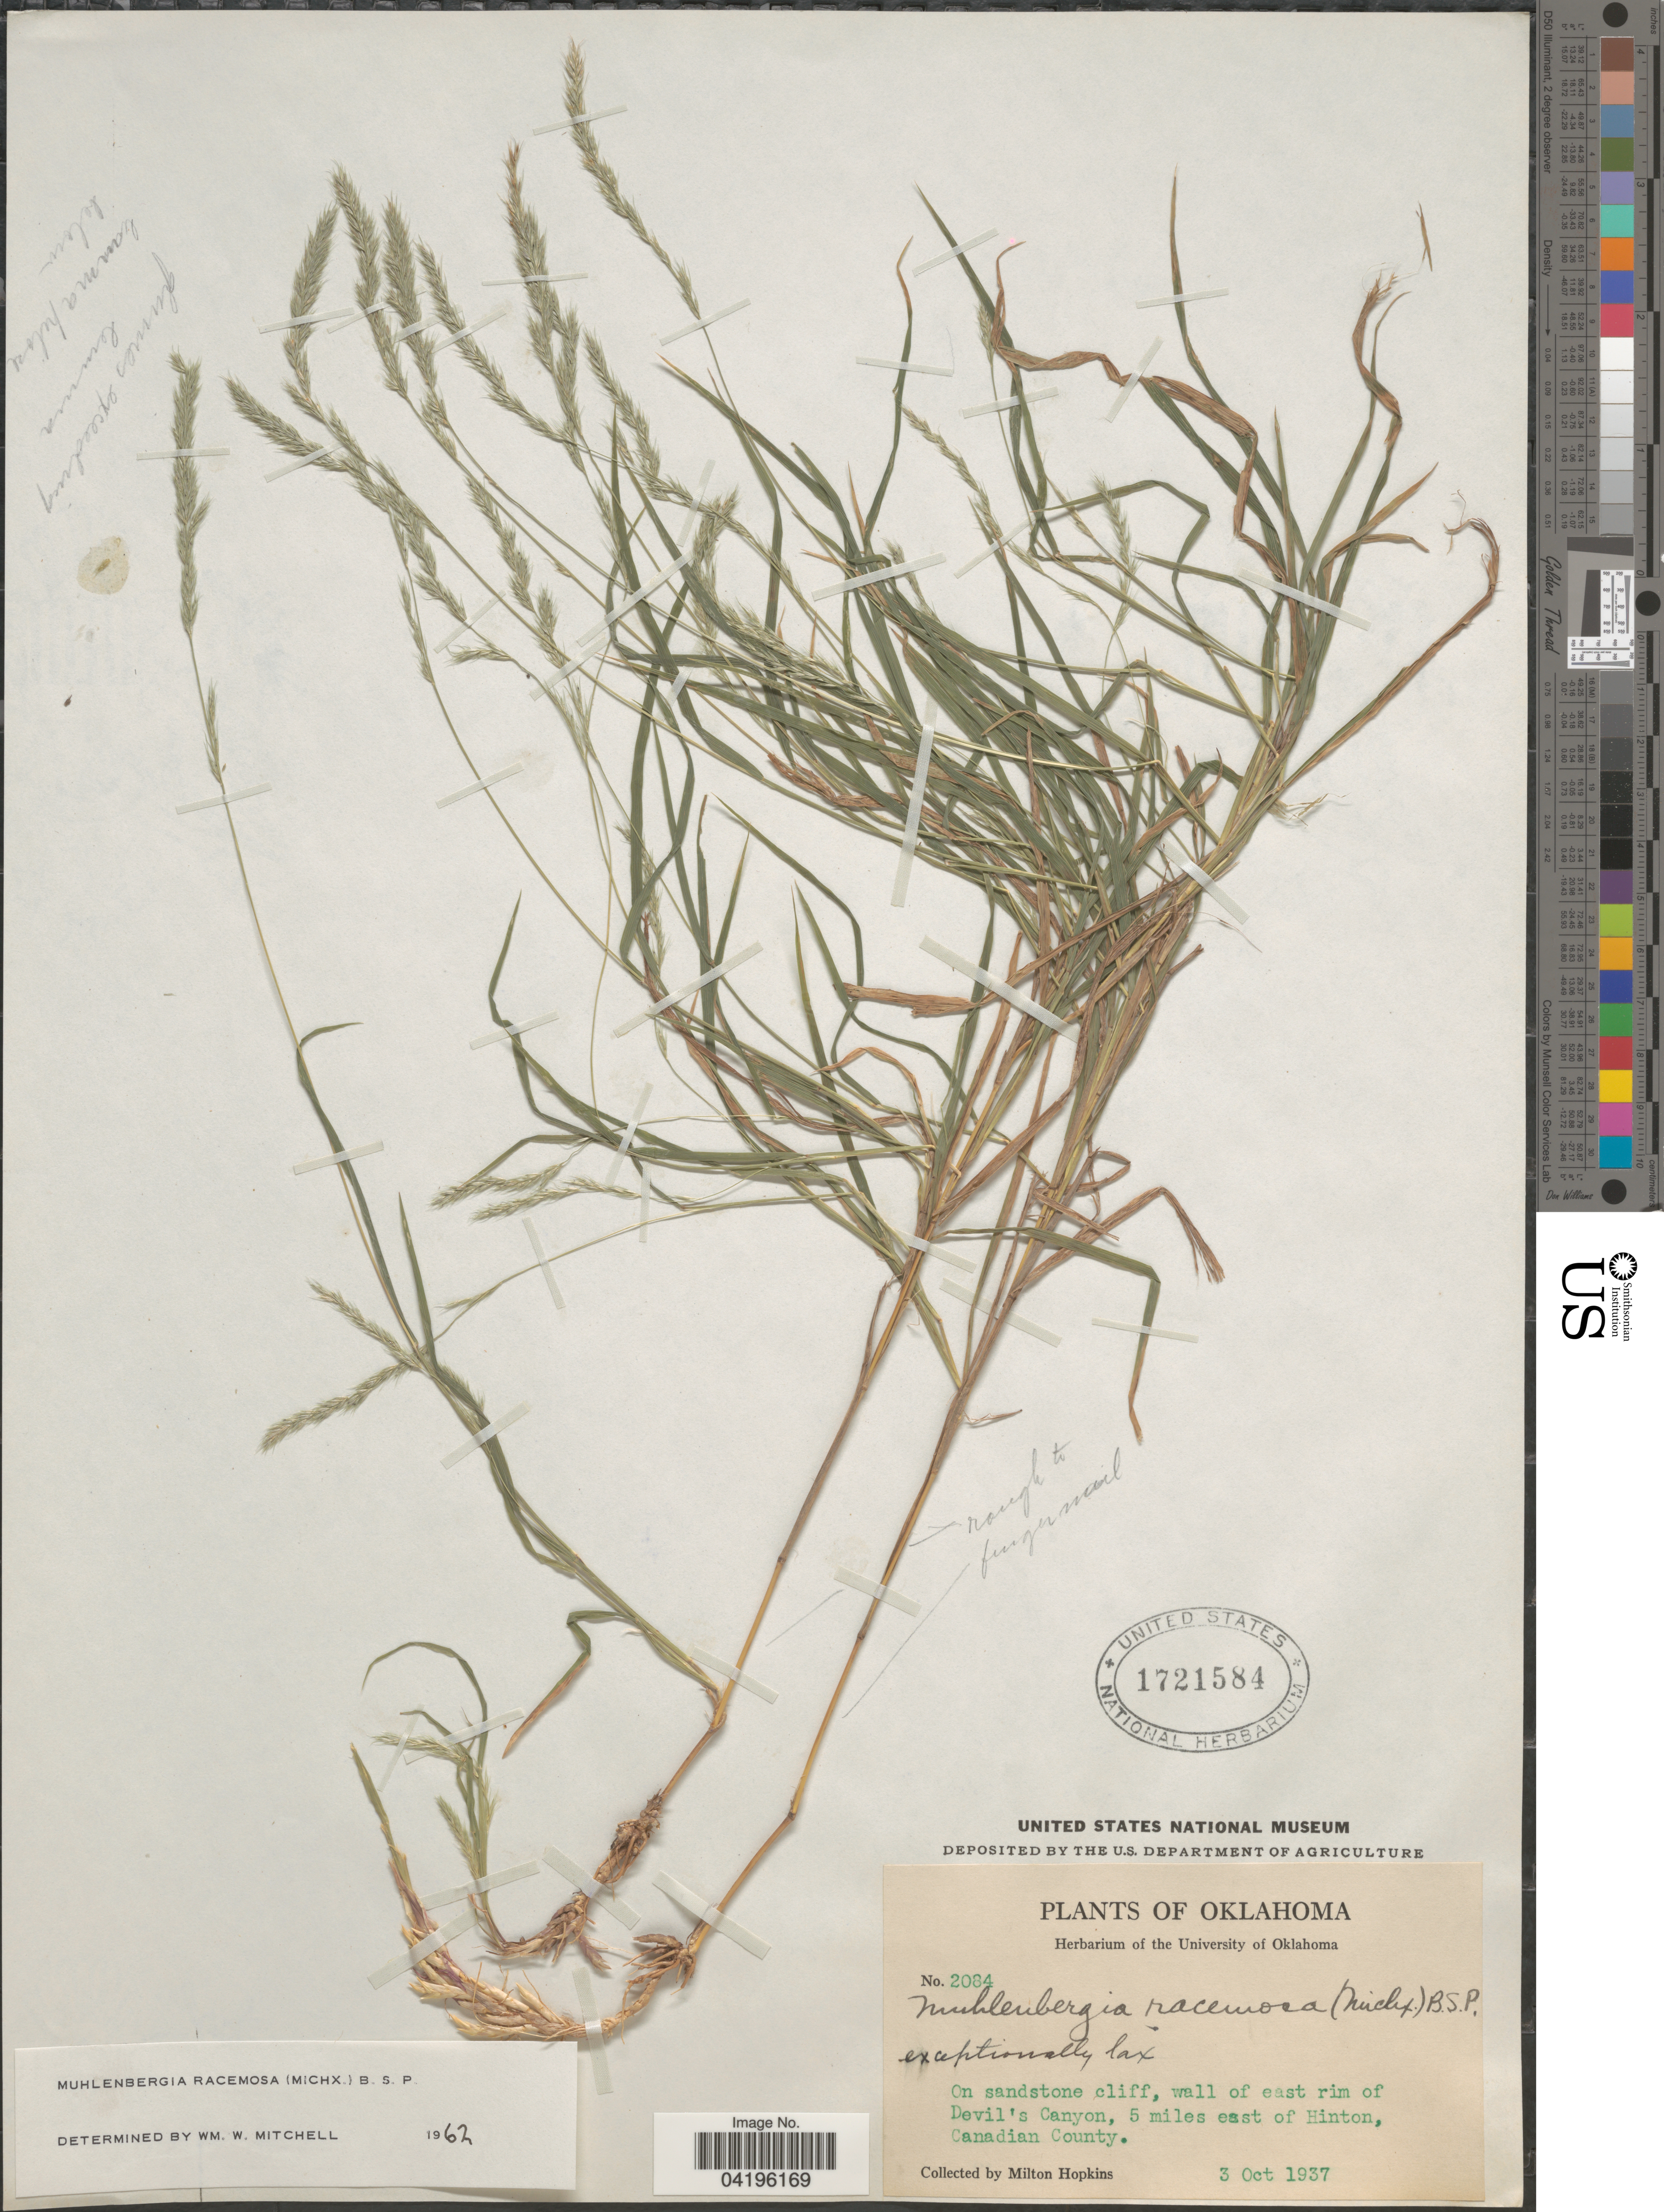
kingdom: Plantae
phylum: Tracheophyta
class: Liliopsida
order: Poales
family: Poaceae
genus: Muhlenbergia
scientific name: Muhlenbergia racemosa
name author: (Michx.) Britton et al.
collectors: M. Hopkins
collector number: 2084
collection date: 1937-10-03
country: United States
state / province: Oklahoma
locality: On sandstone cliff, wall of east rim of Devil's Canyon, 5 miles east of Hinton, Canadian County.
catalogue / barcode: US 1721584